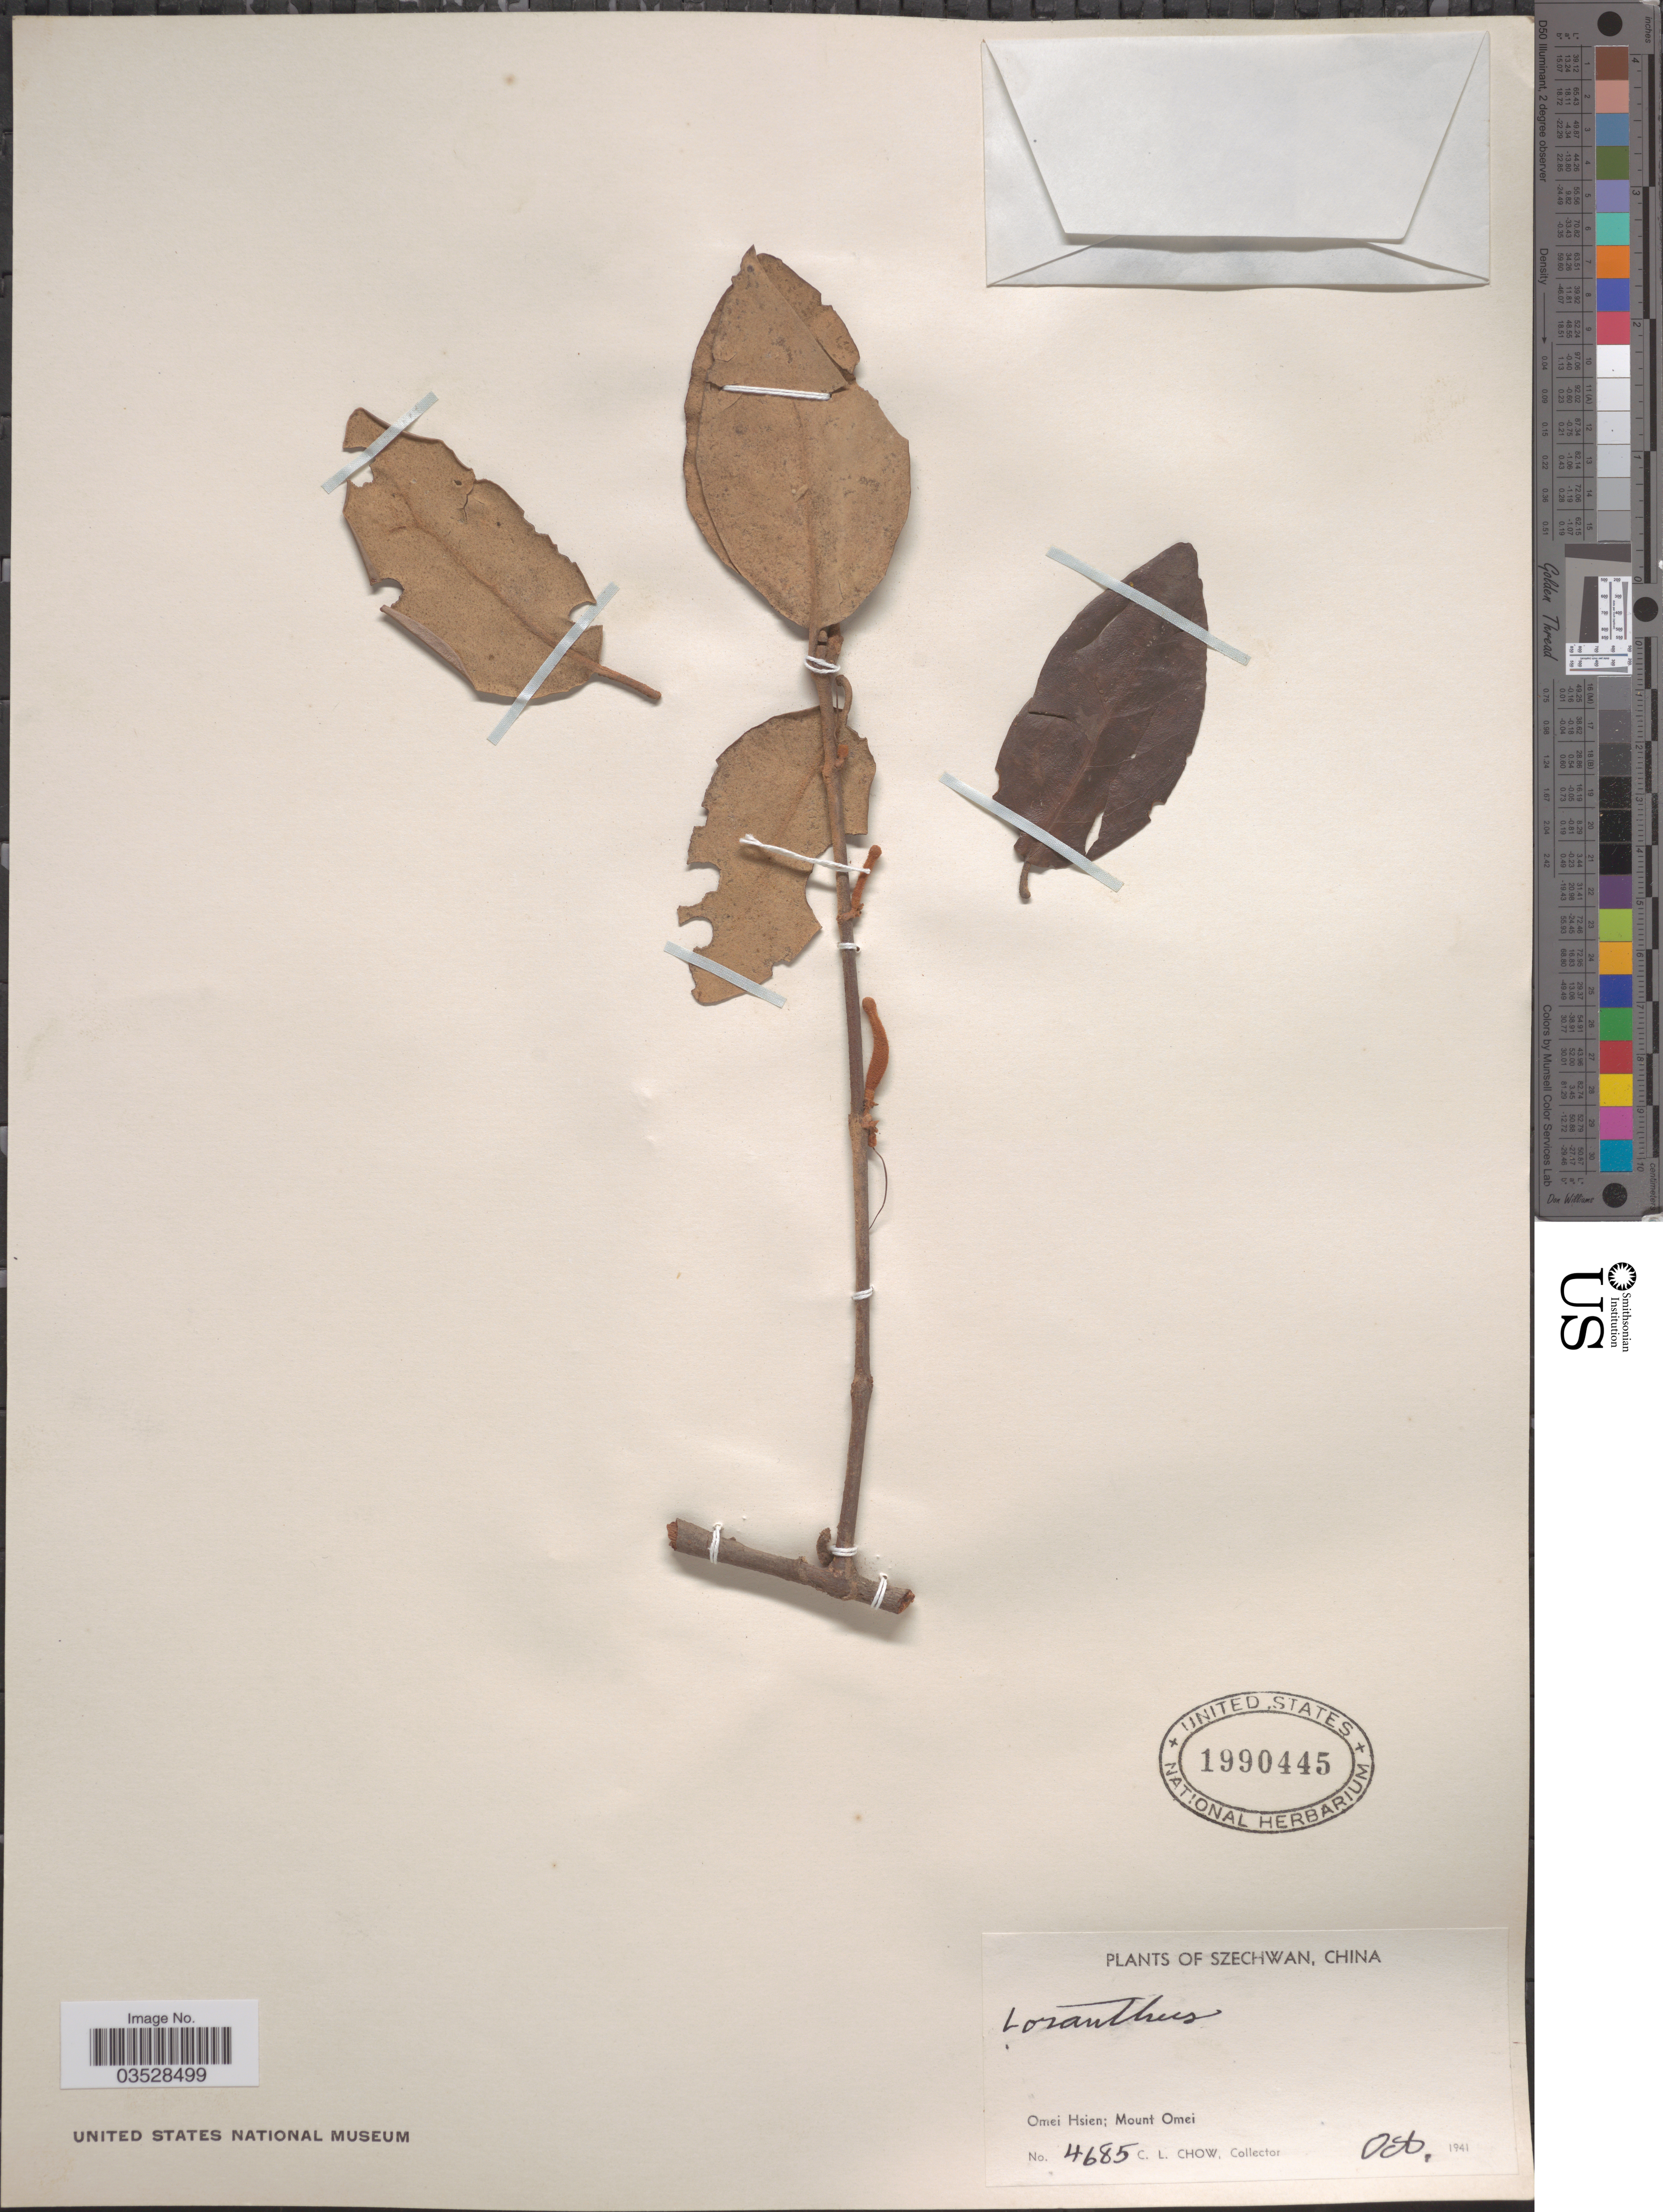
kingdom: Plantae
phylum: Tracheophyta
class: Magnoliopsida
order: Santalales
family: Loranthaceae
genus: Loranthus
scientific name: Loranthus sp.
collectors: C. Chow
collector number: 4685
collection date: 1941-10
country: China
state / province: Sichuan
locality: Szechwan. Omei Hsien; Mount Omei.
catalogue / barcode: US 1990445